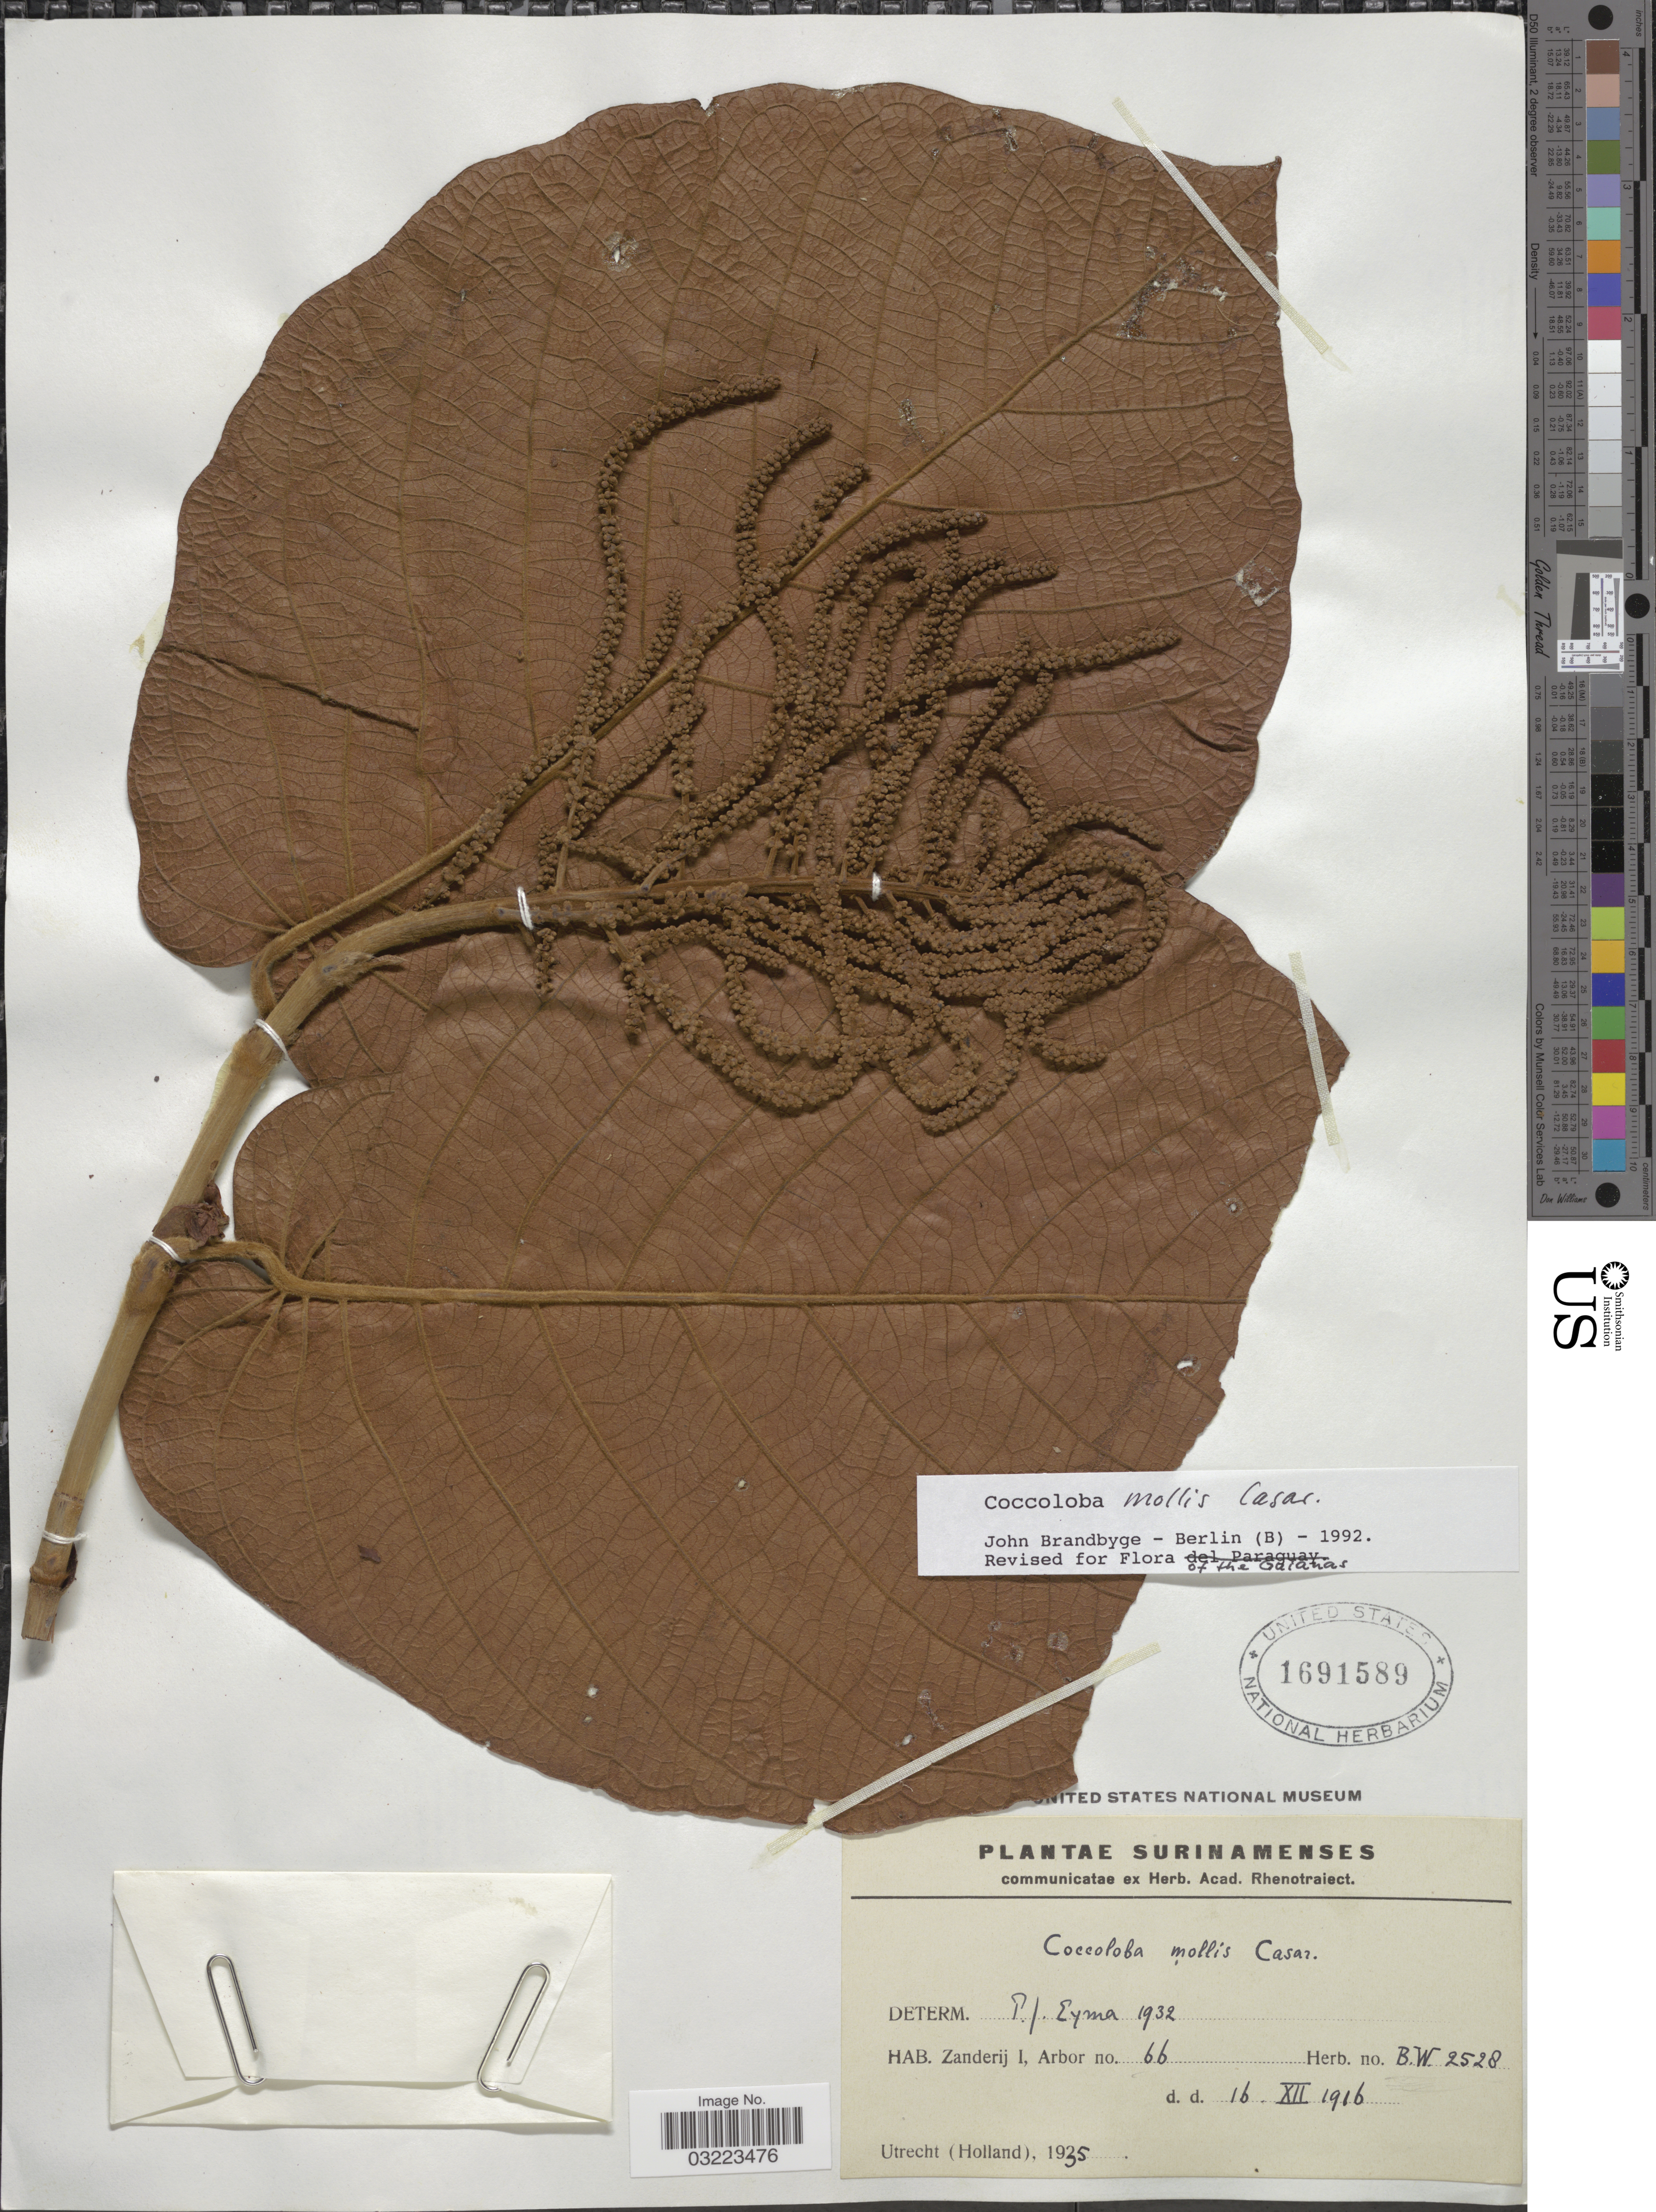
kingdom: Plantae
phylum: Tracheophyta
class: Magnoliopsida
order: Caryophyllales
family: Polygonaceae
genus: Coccoloba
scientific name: Coccoloba mollis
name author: Casar.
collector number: BW2528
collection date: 1916-12-16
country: Suriname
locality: Zanderij I.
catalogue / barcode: US 1691589